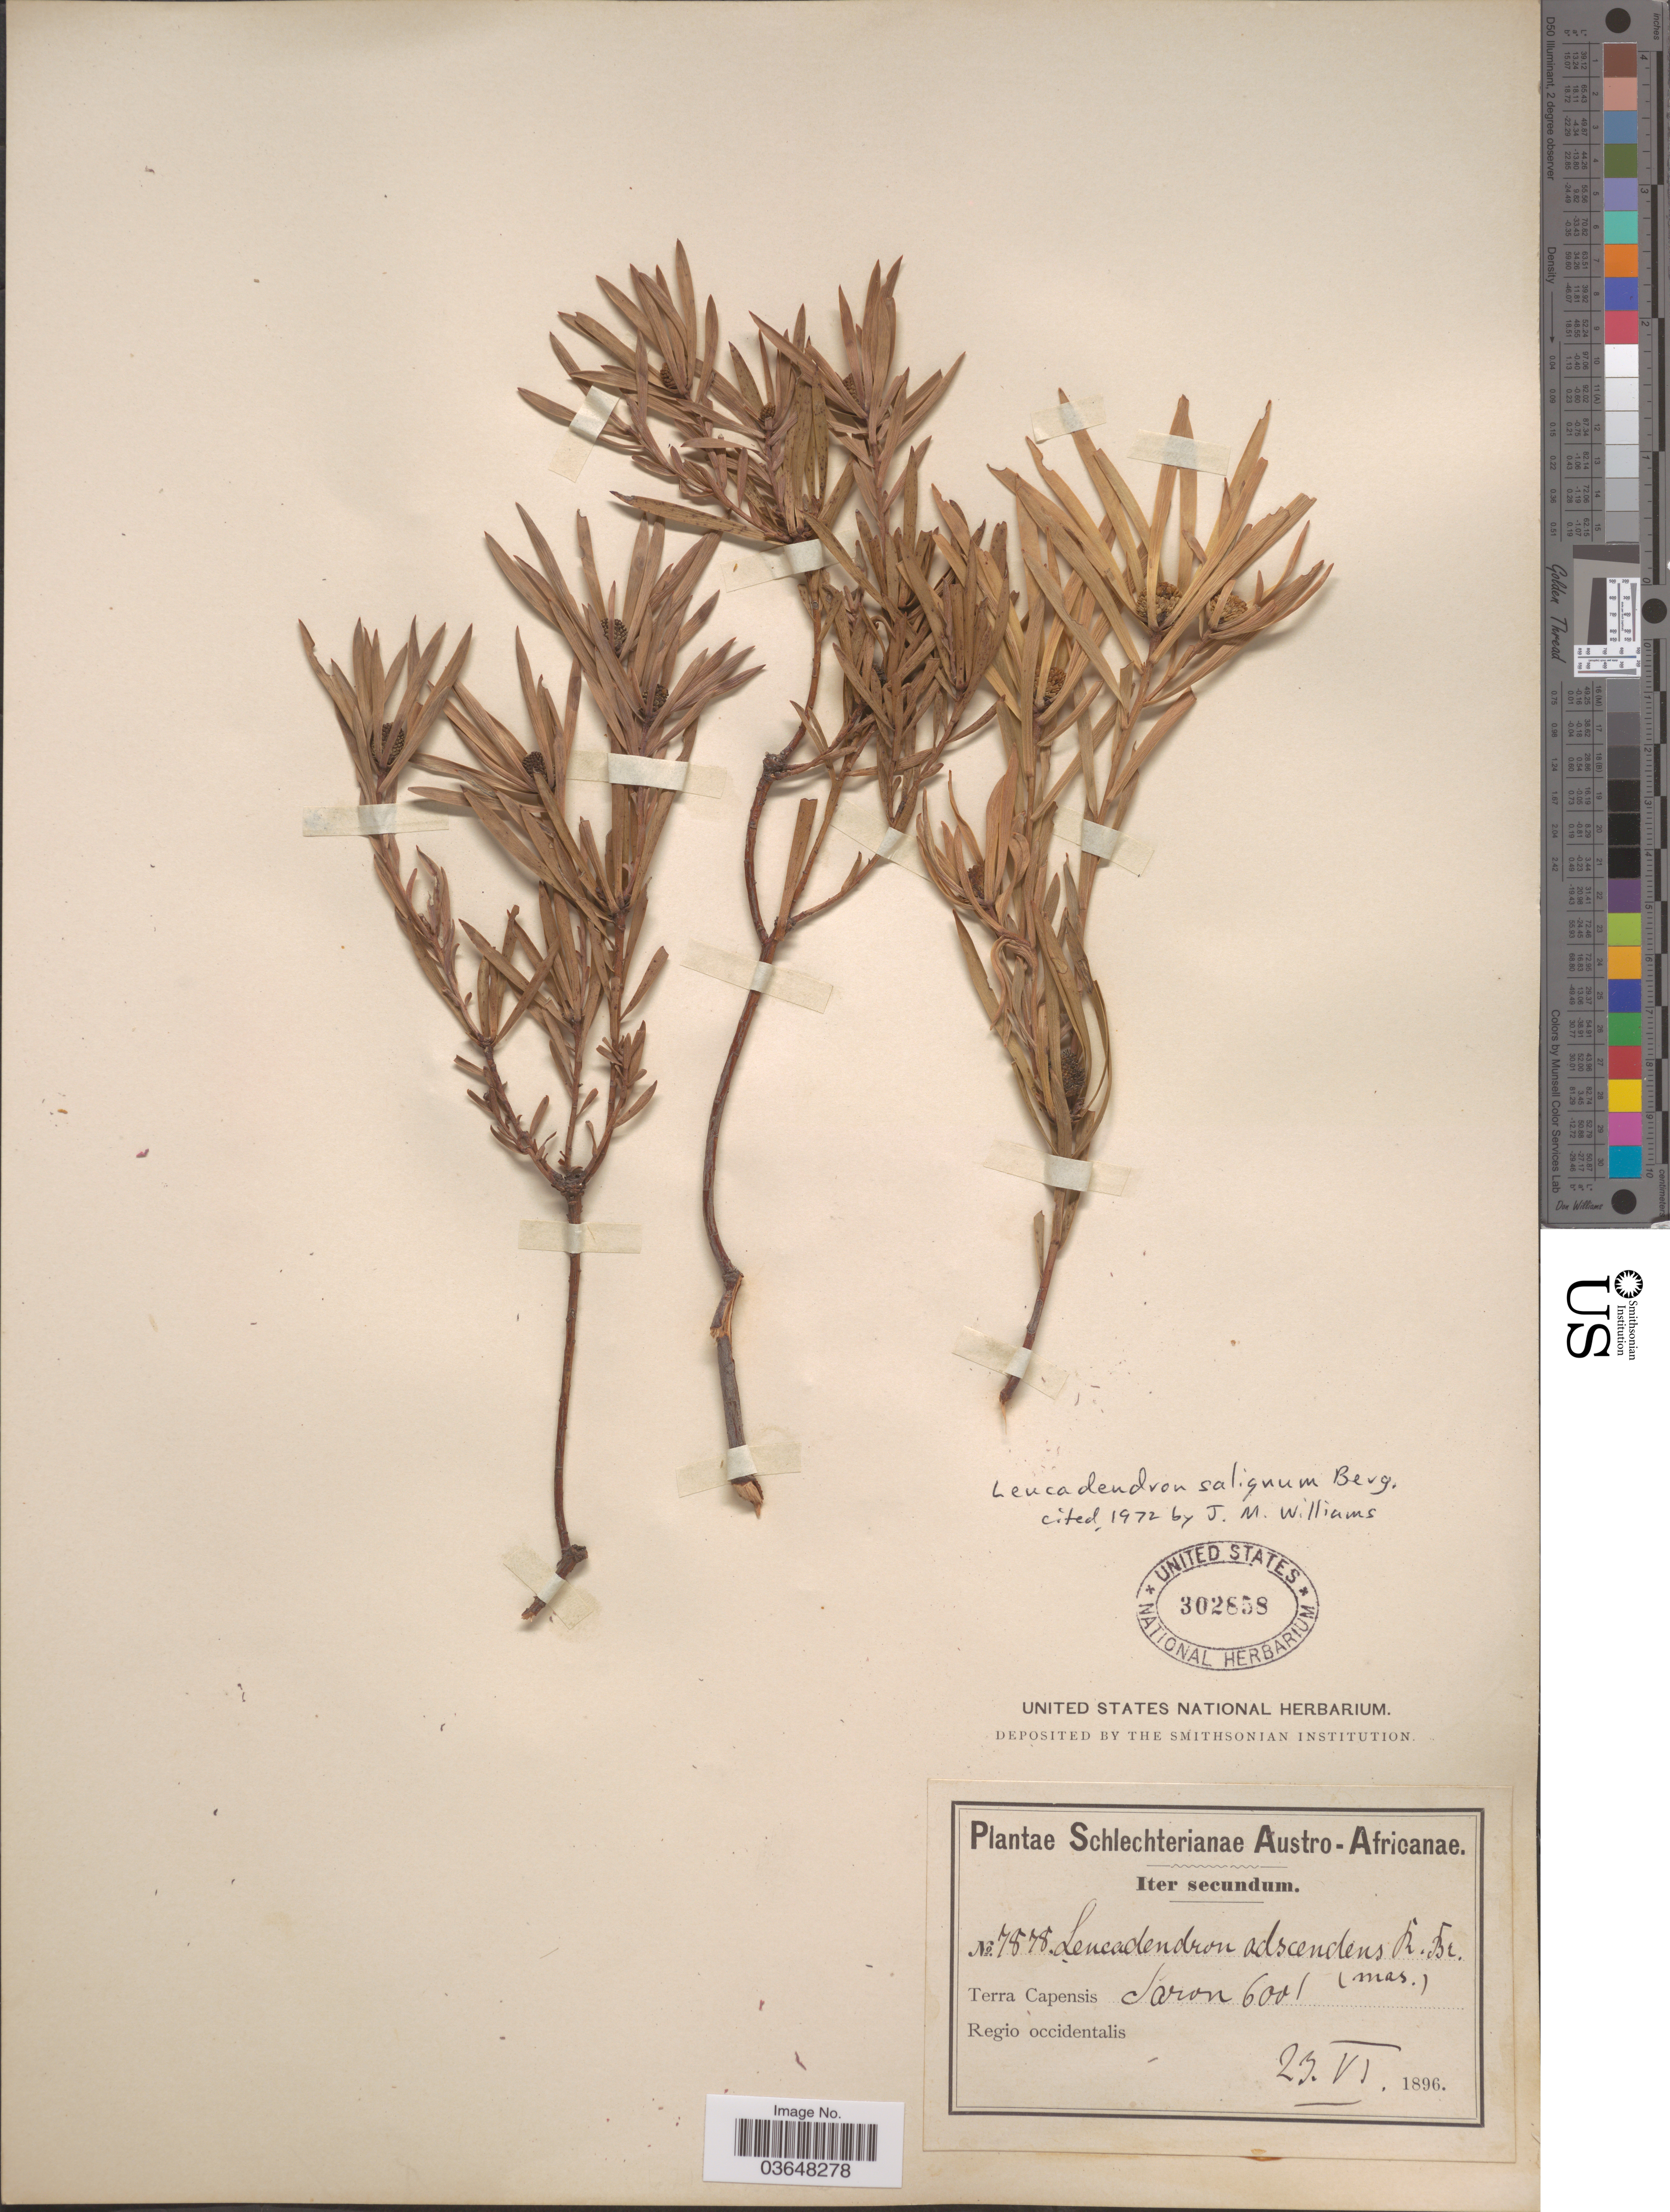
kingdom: Plantae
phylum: Tracheophyta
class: Magnoliopsida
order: Proteales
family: Proteaceae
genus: Leucadendron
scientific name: Leucadendron salignum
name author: P.J. Bergius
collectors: Schlechter, --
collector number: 7878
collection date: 1896-06-23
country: South Africa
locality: Austro-Africanae. Terra Capensis Saron. Regio occidentalis.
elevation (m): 183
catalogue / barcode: US 302858